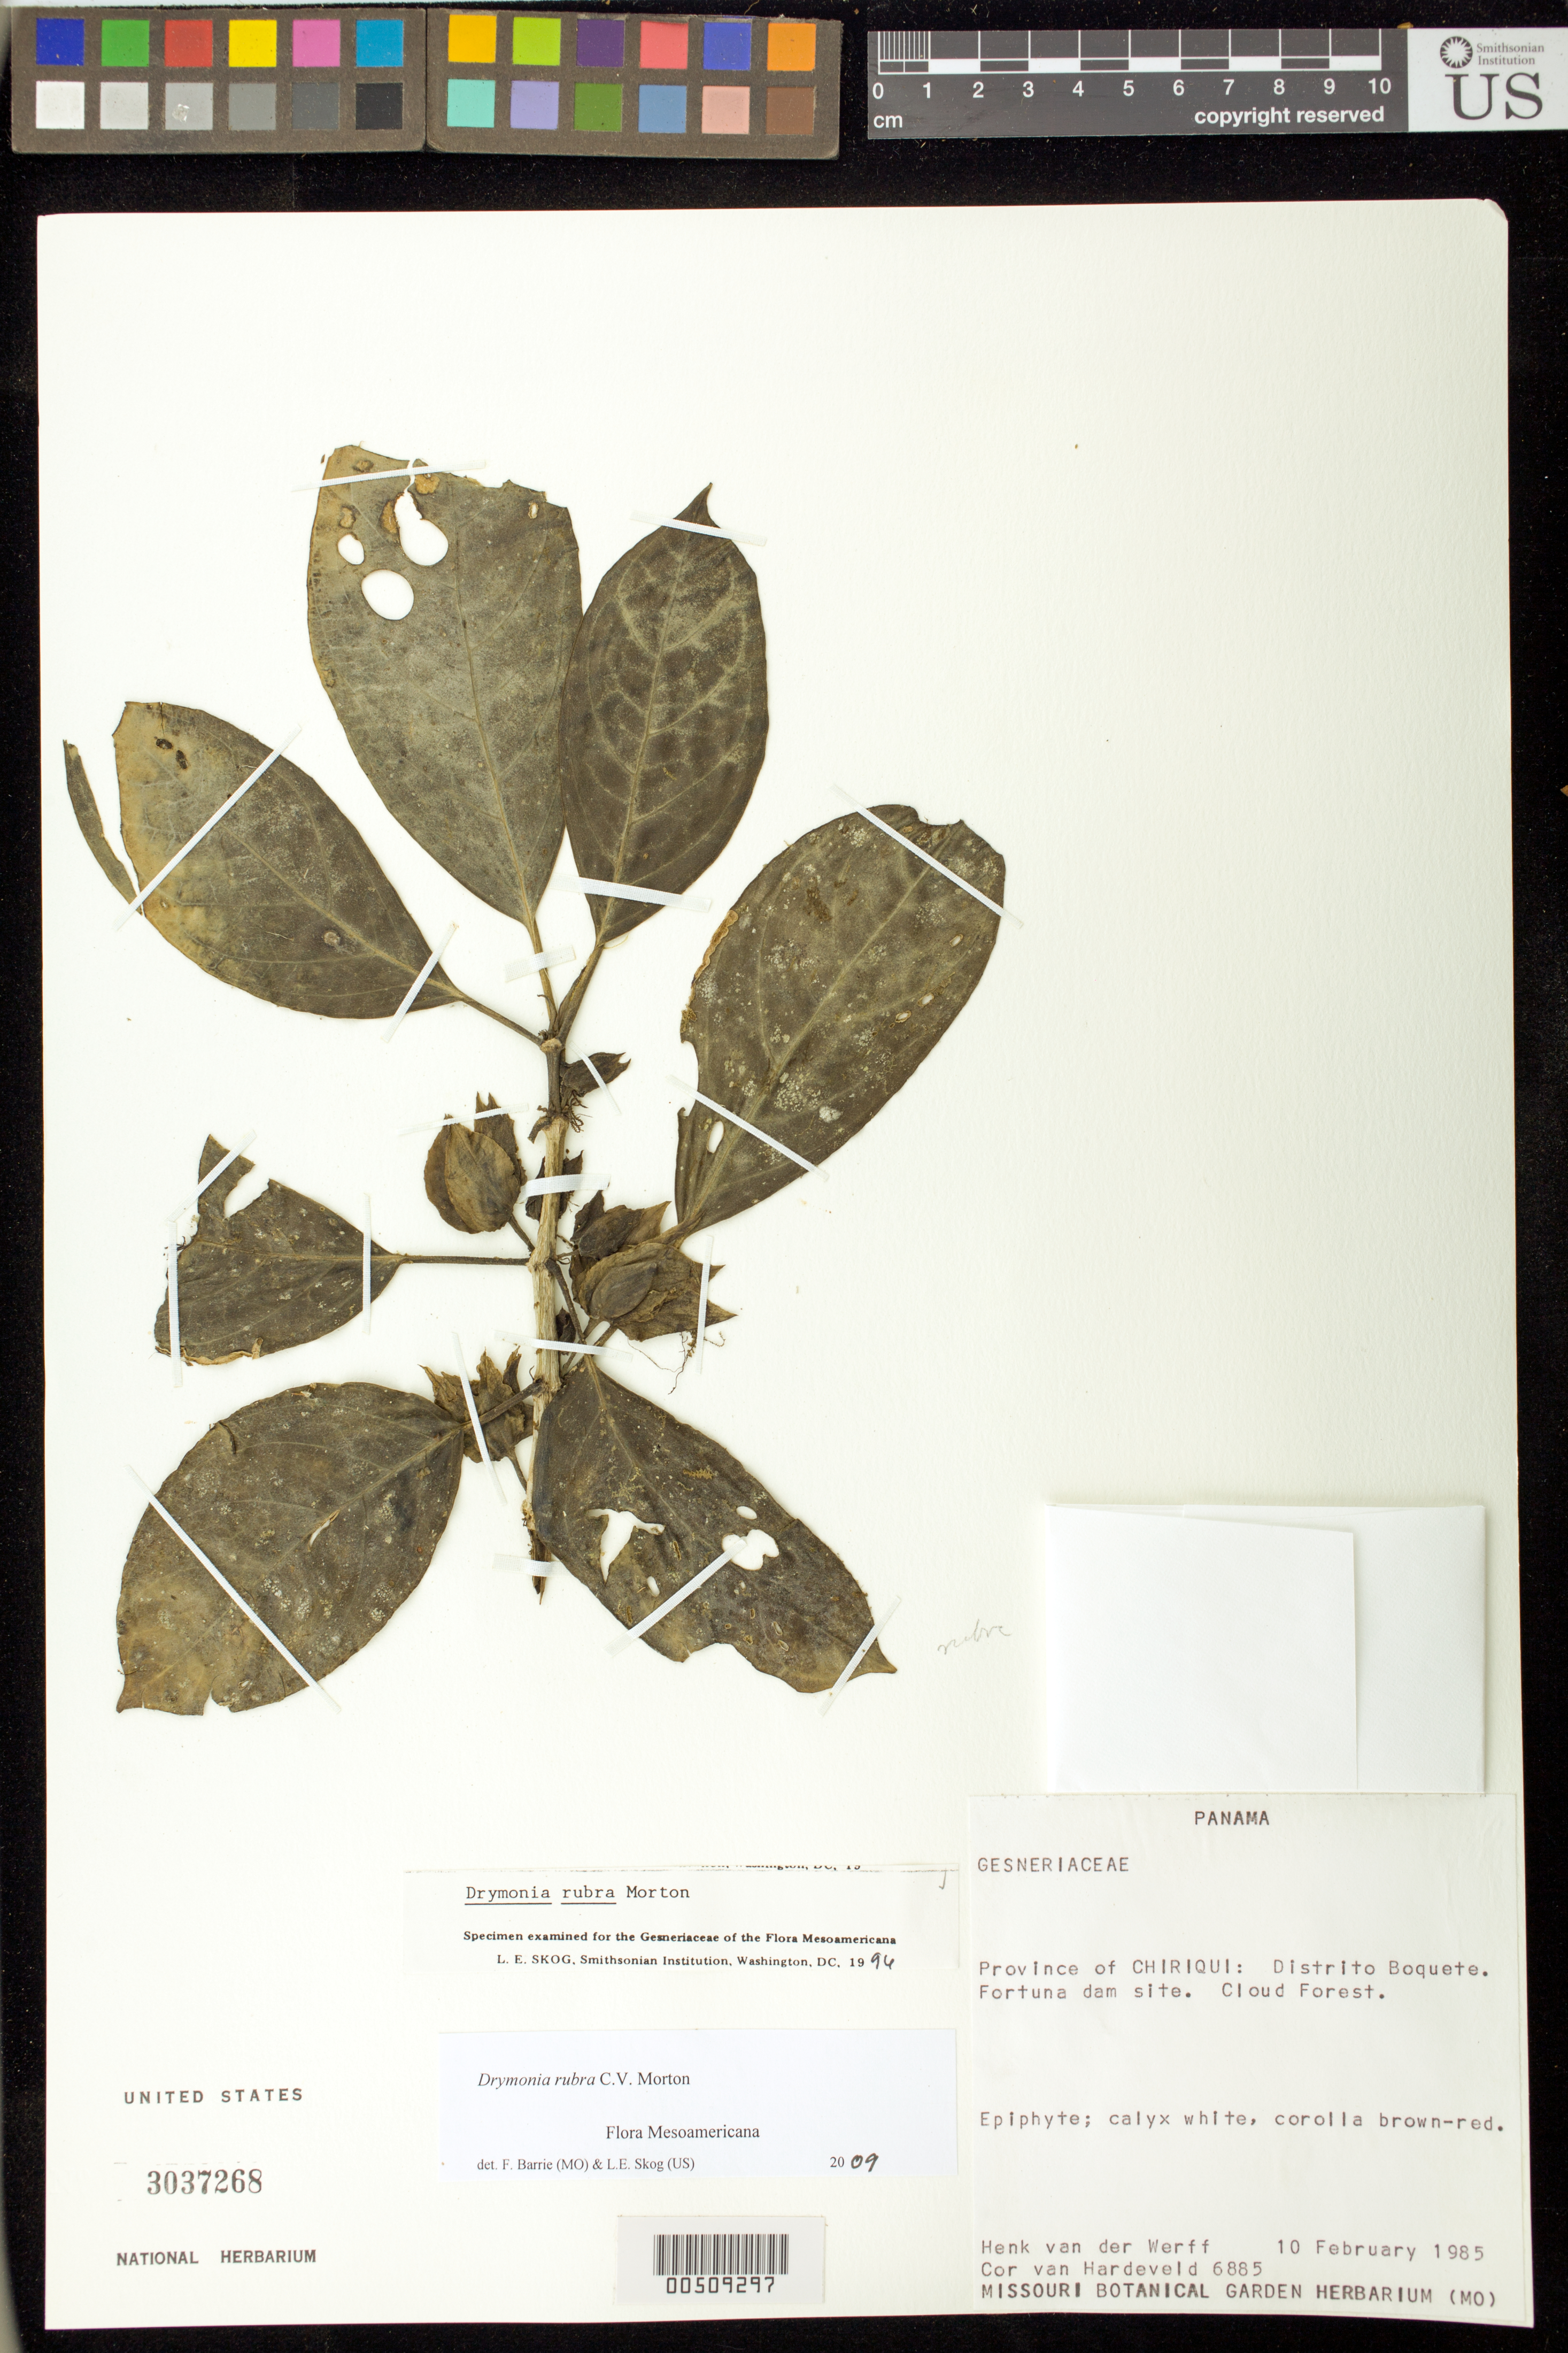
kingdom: Plantae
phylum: Tracheophyta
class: Magnoliopsida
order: Lamiales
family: Gesneriaceae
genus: Drymonia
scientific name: Drymonia rubra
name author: C.V. Morton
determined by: Skog, Laurence E.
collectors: H. van der Werff & C. Van Hardeveld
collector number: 6885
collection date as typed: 10 Feb 1985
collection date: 1985-02-10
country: Panama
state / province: Chiriquí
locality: Distrito Boquete. Fortuna dam site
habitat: Cloud forest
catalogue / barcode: US 3037268